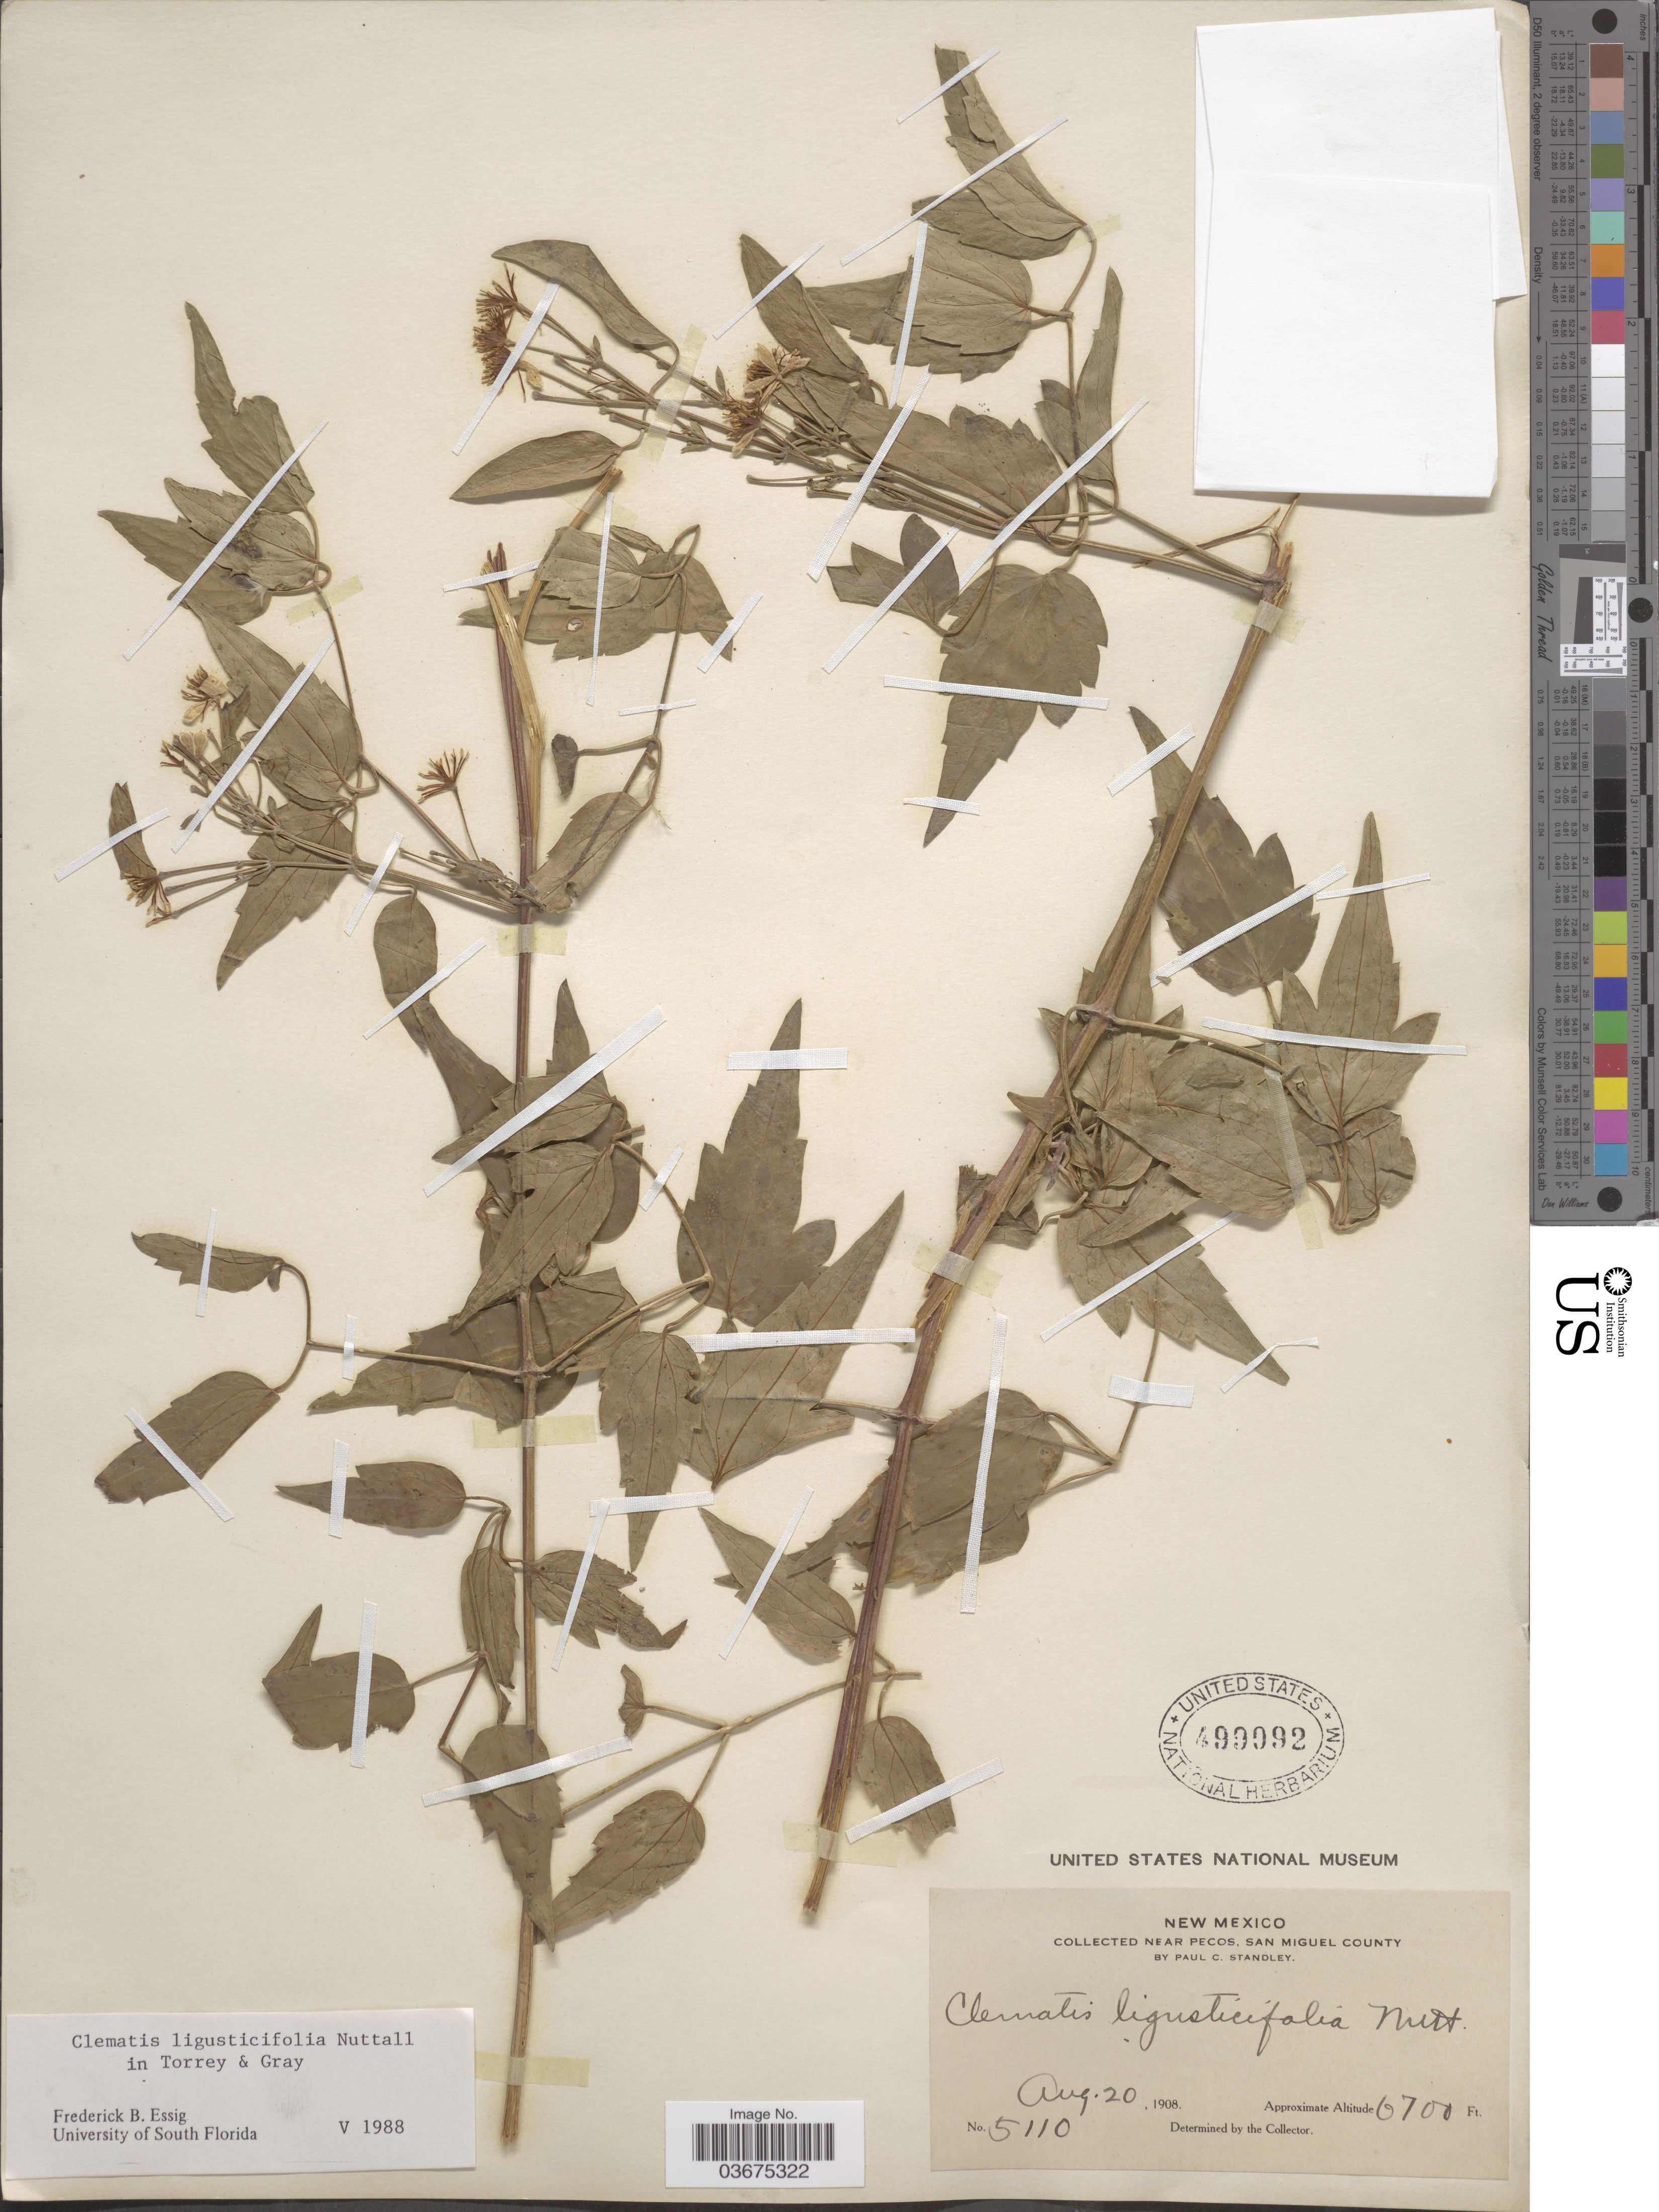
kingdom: Plantae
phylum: Tracheophyta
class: Magnoliopsida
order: Ranunculales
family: Ranunculaceae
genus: Clematis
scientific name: Clematis ligusticifolia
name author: Nutt.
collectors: P. C. Standley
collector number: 5110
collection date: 1908-08-20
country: United States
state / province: New Mexico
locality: Near Pecos, San Miguel County.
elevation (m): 2042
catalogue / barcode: US 499092